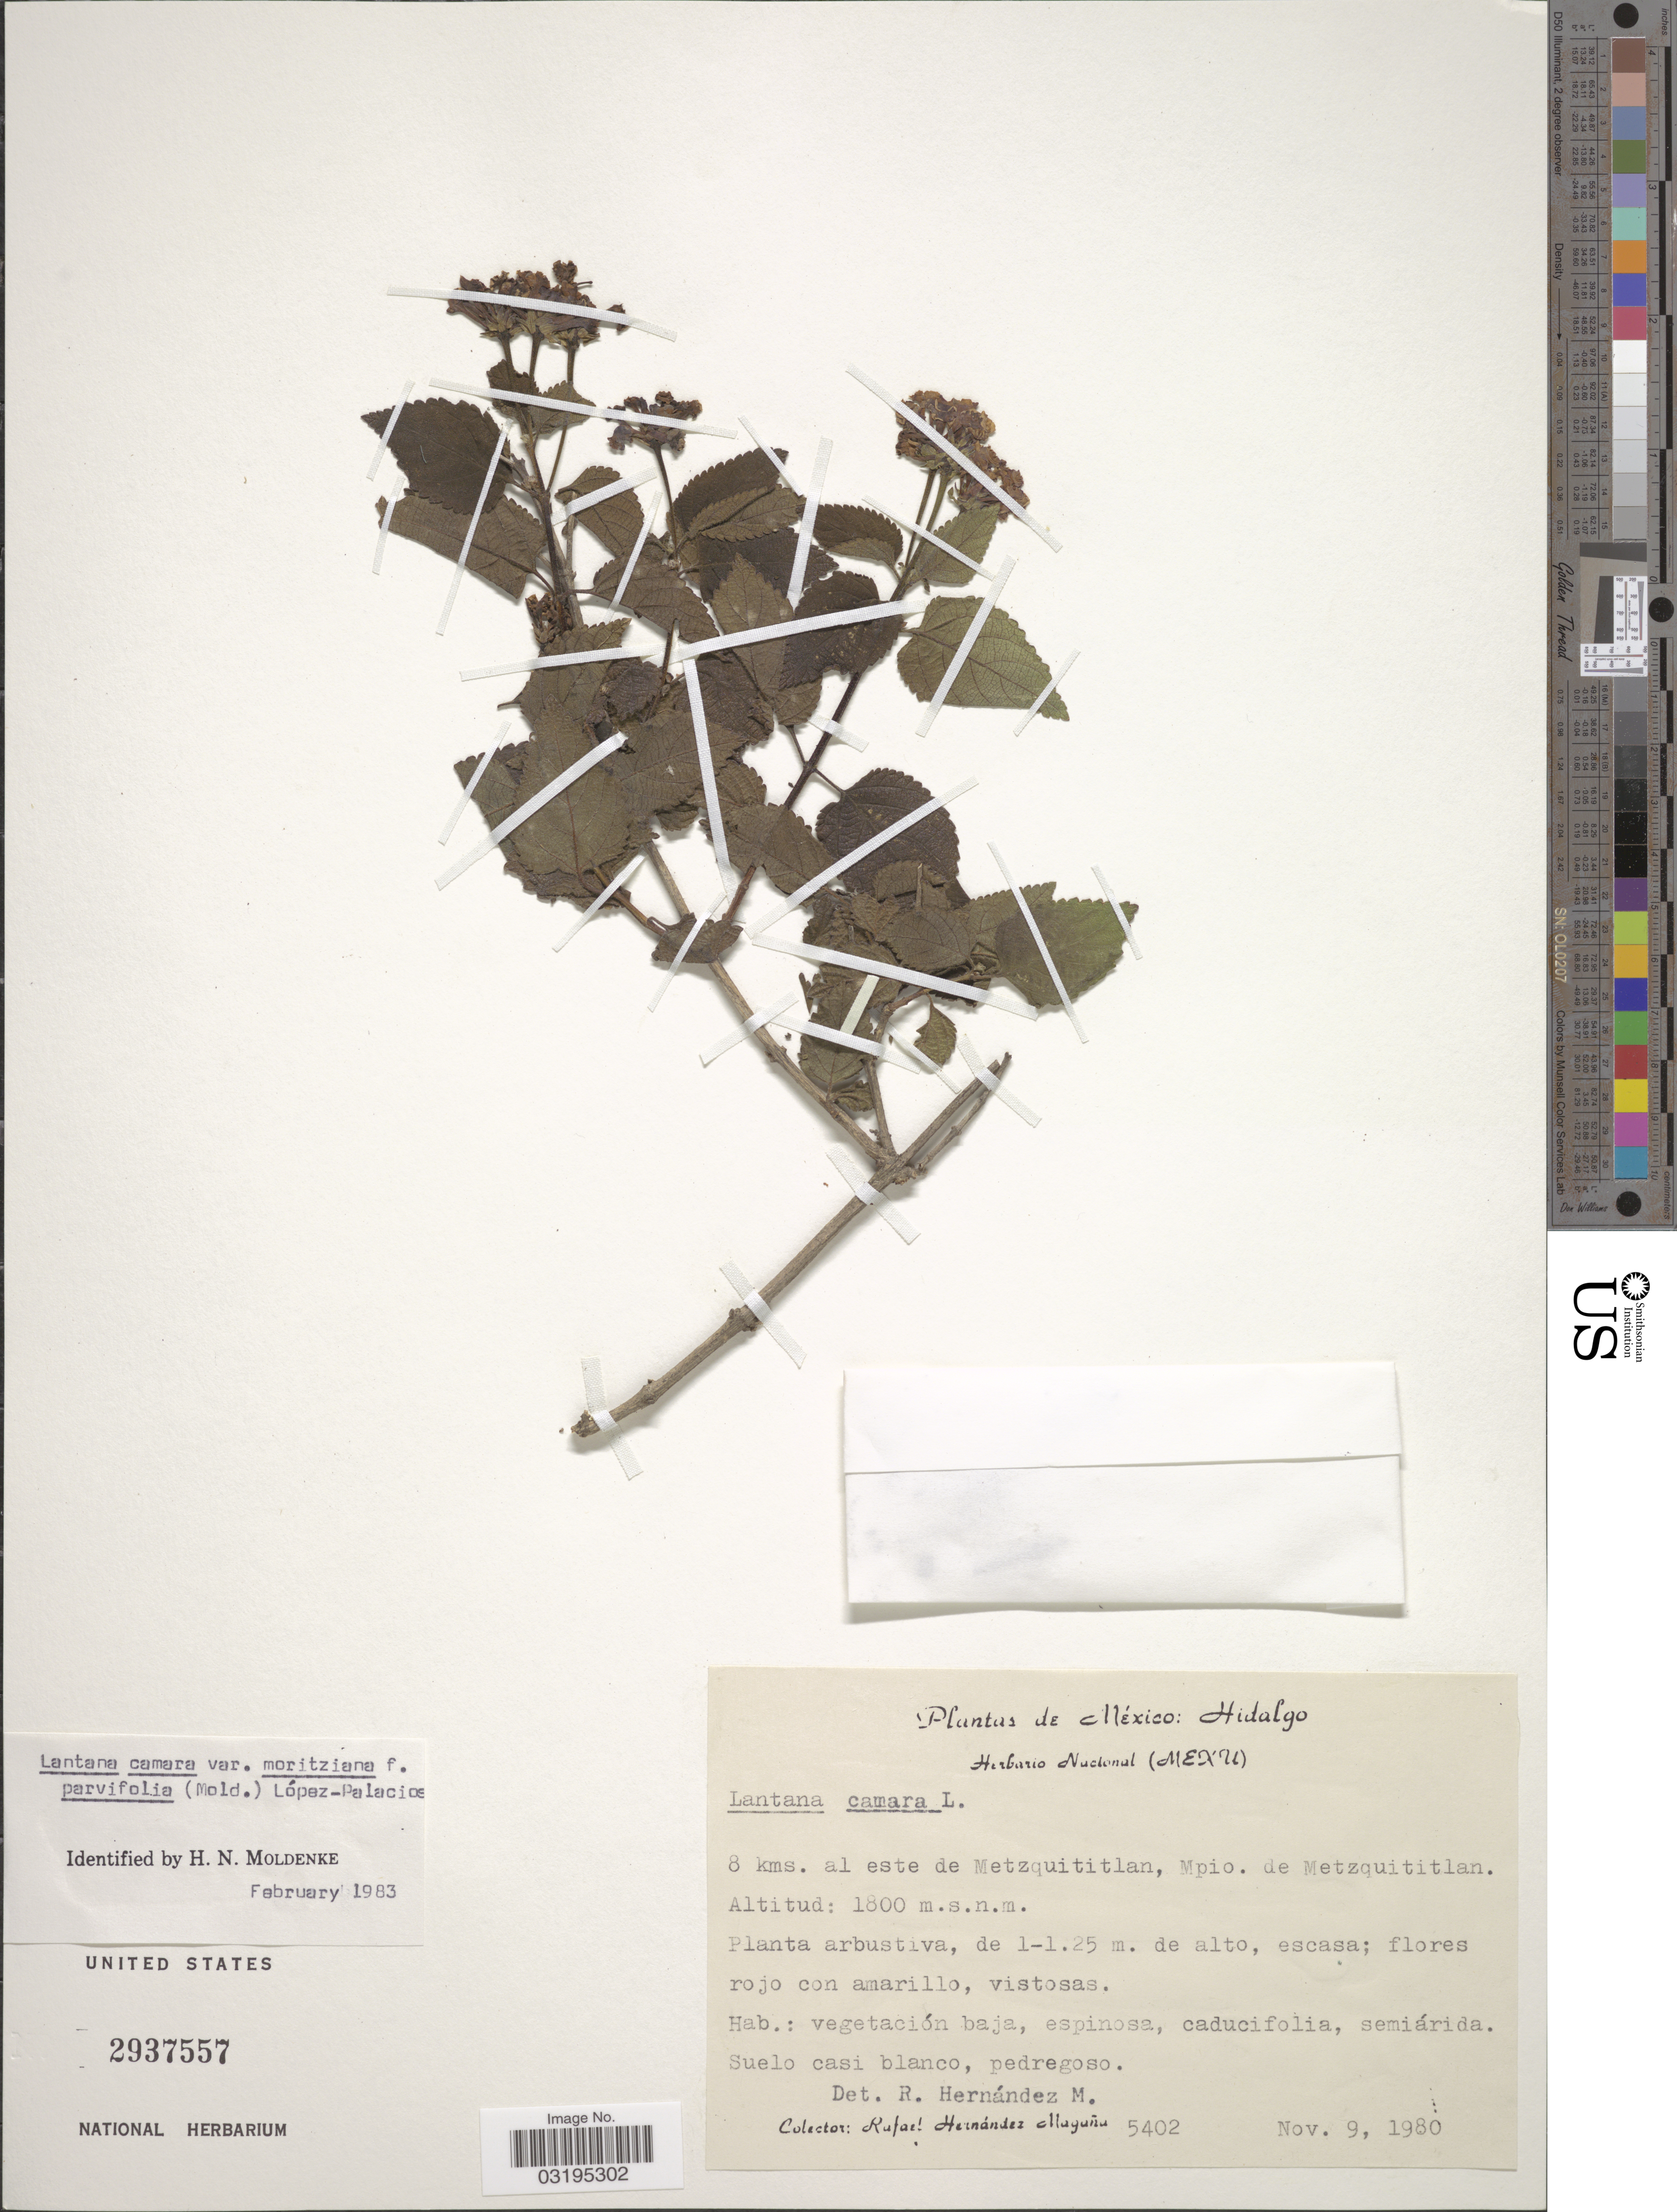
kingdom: Plantae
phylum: Tracheophyta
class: Magnoliopsida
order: Lamiales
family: Verbenaceae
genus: Lantana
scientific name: Lantana camara f. parvifolia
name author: Moldenke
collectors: R. Hernández-M.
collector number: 5402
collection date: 1980-11-09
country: Mexico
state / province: Hidalgo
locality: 8 kms. al este de Metzquititlan, Mpio. de Metzquititlan.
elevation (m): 1800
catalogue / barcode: US 2937557